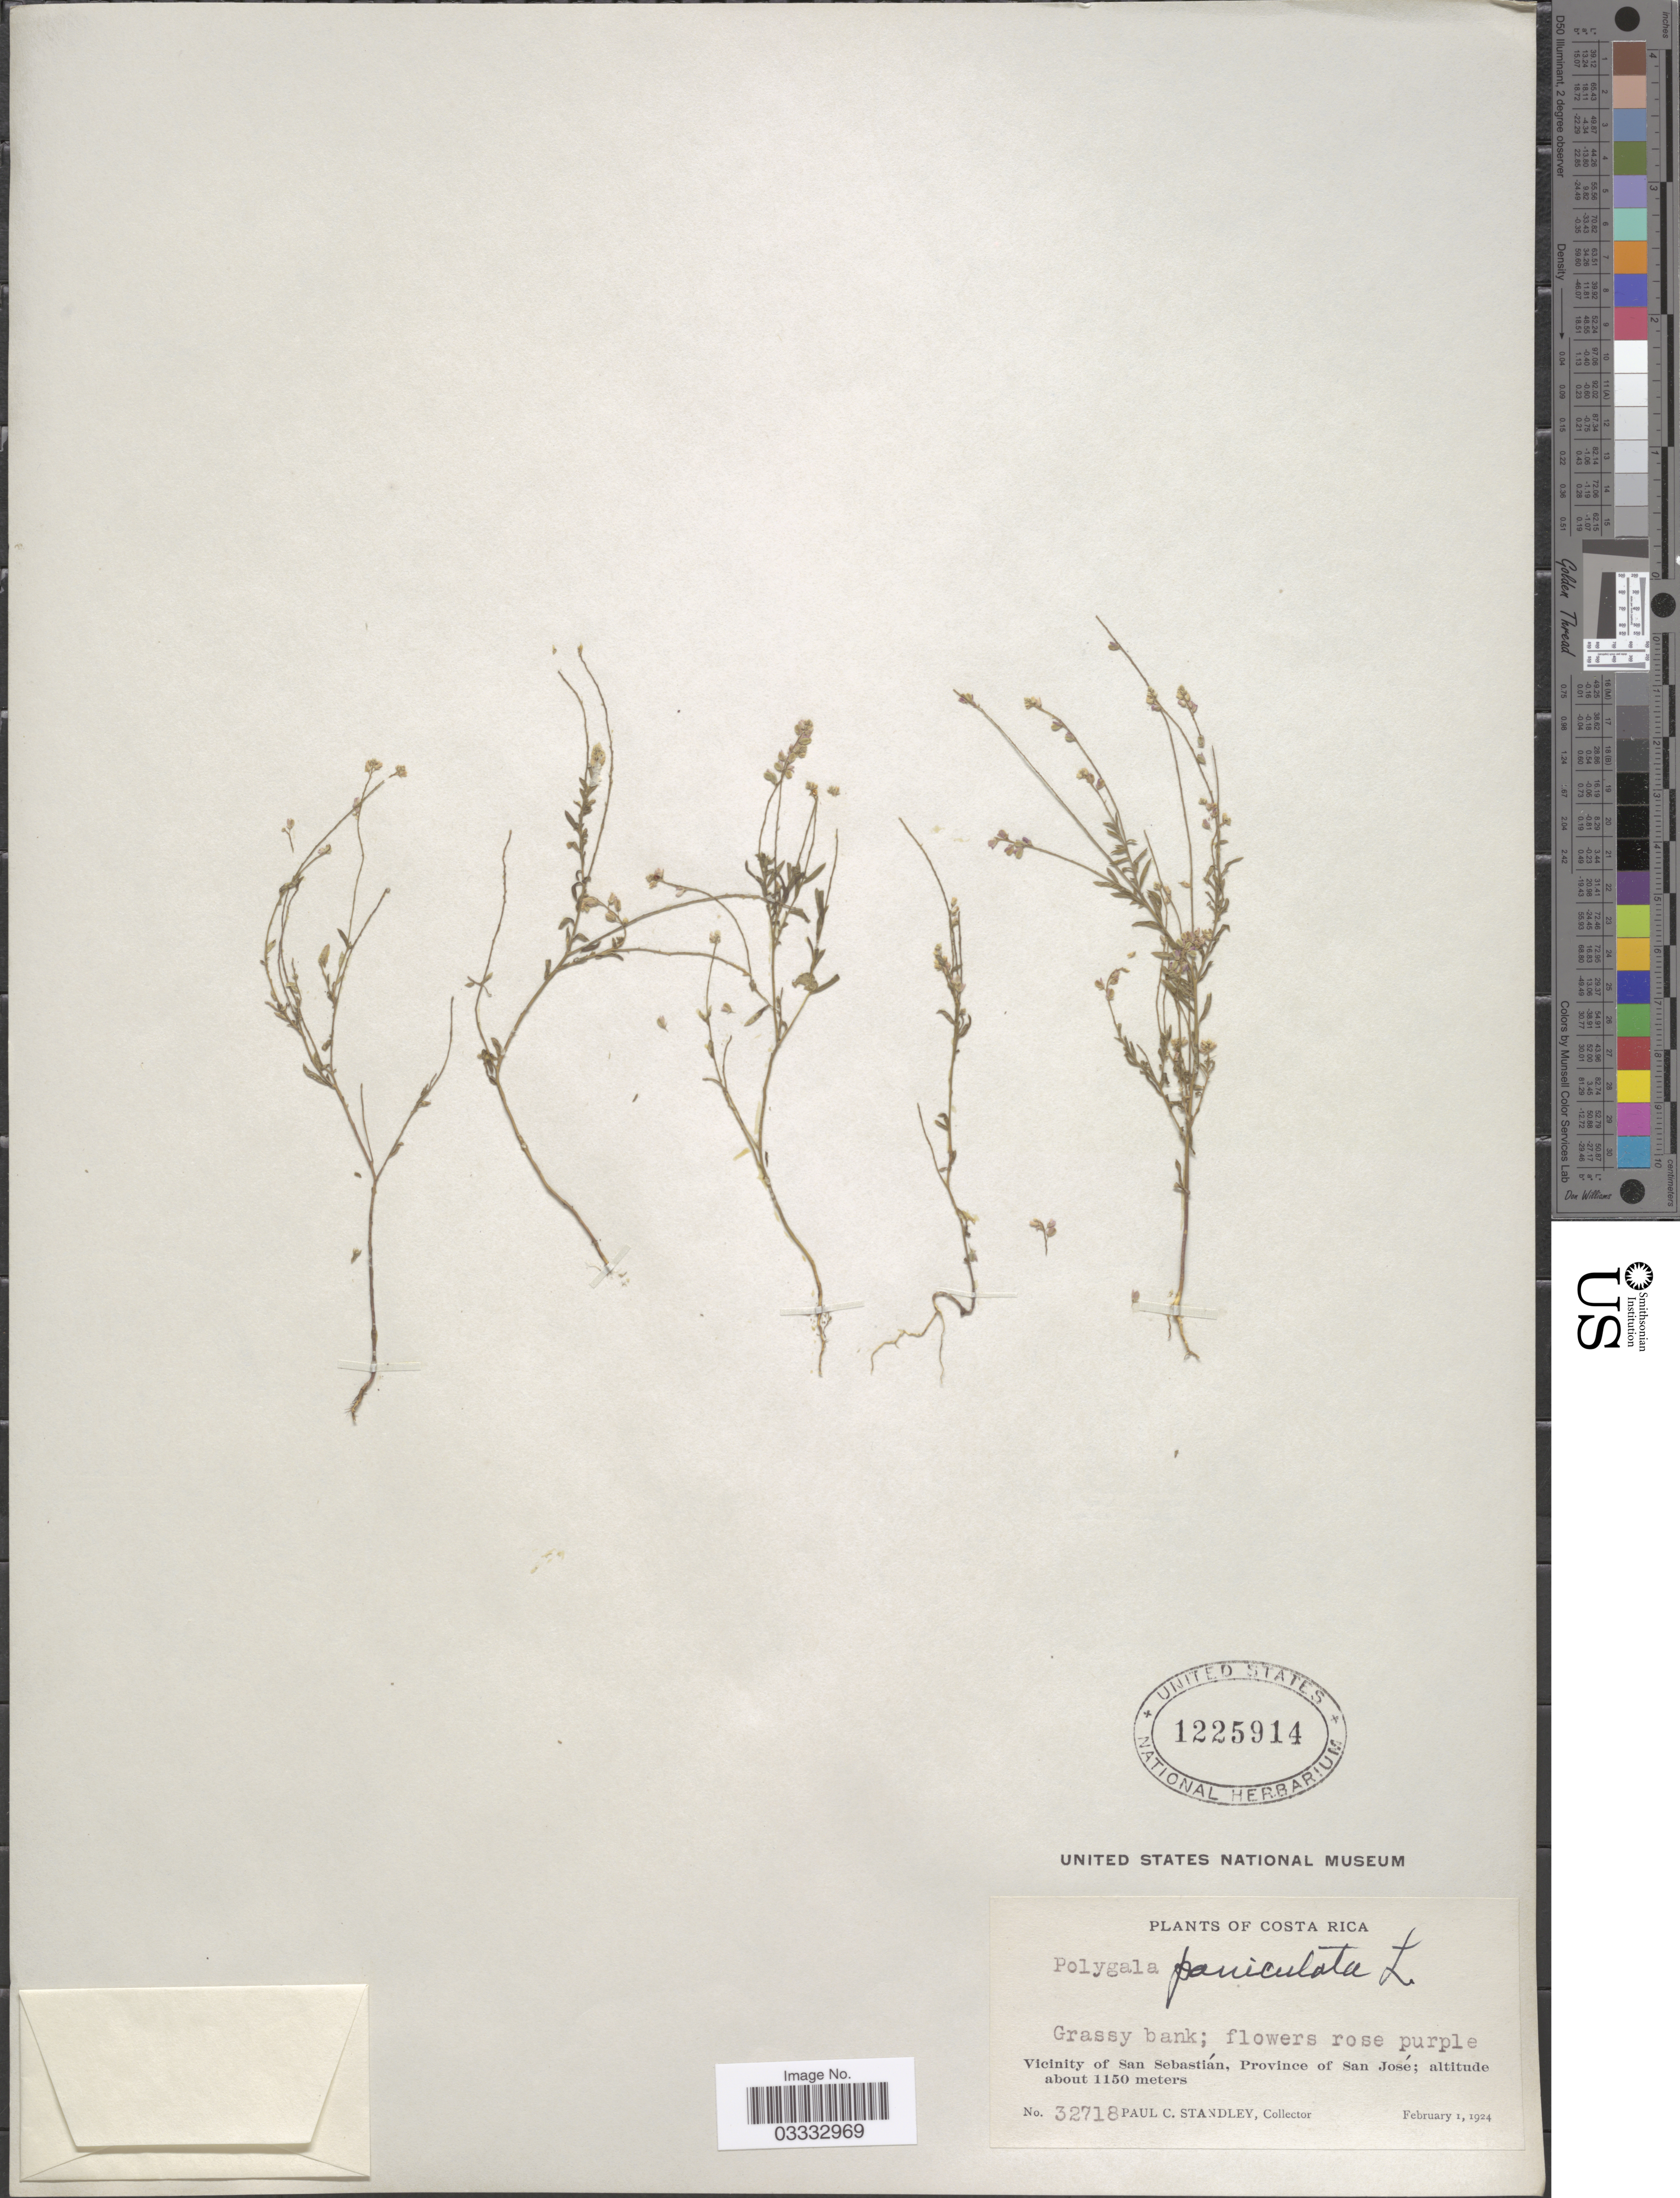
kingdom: Plantae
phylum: Tracheophyta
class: Magnoliopsida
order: Fabales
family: Polygalaceae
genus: Polygala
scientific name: Polygala paniculata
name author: L.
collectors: P. C. Standley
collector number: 32718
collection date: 1924-02-01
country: Costa Rica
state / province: San José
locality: Vicinity of San Sebastián.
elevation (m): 1150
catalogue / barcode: US 1225914